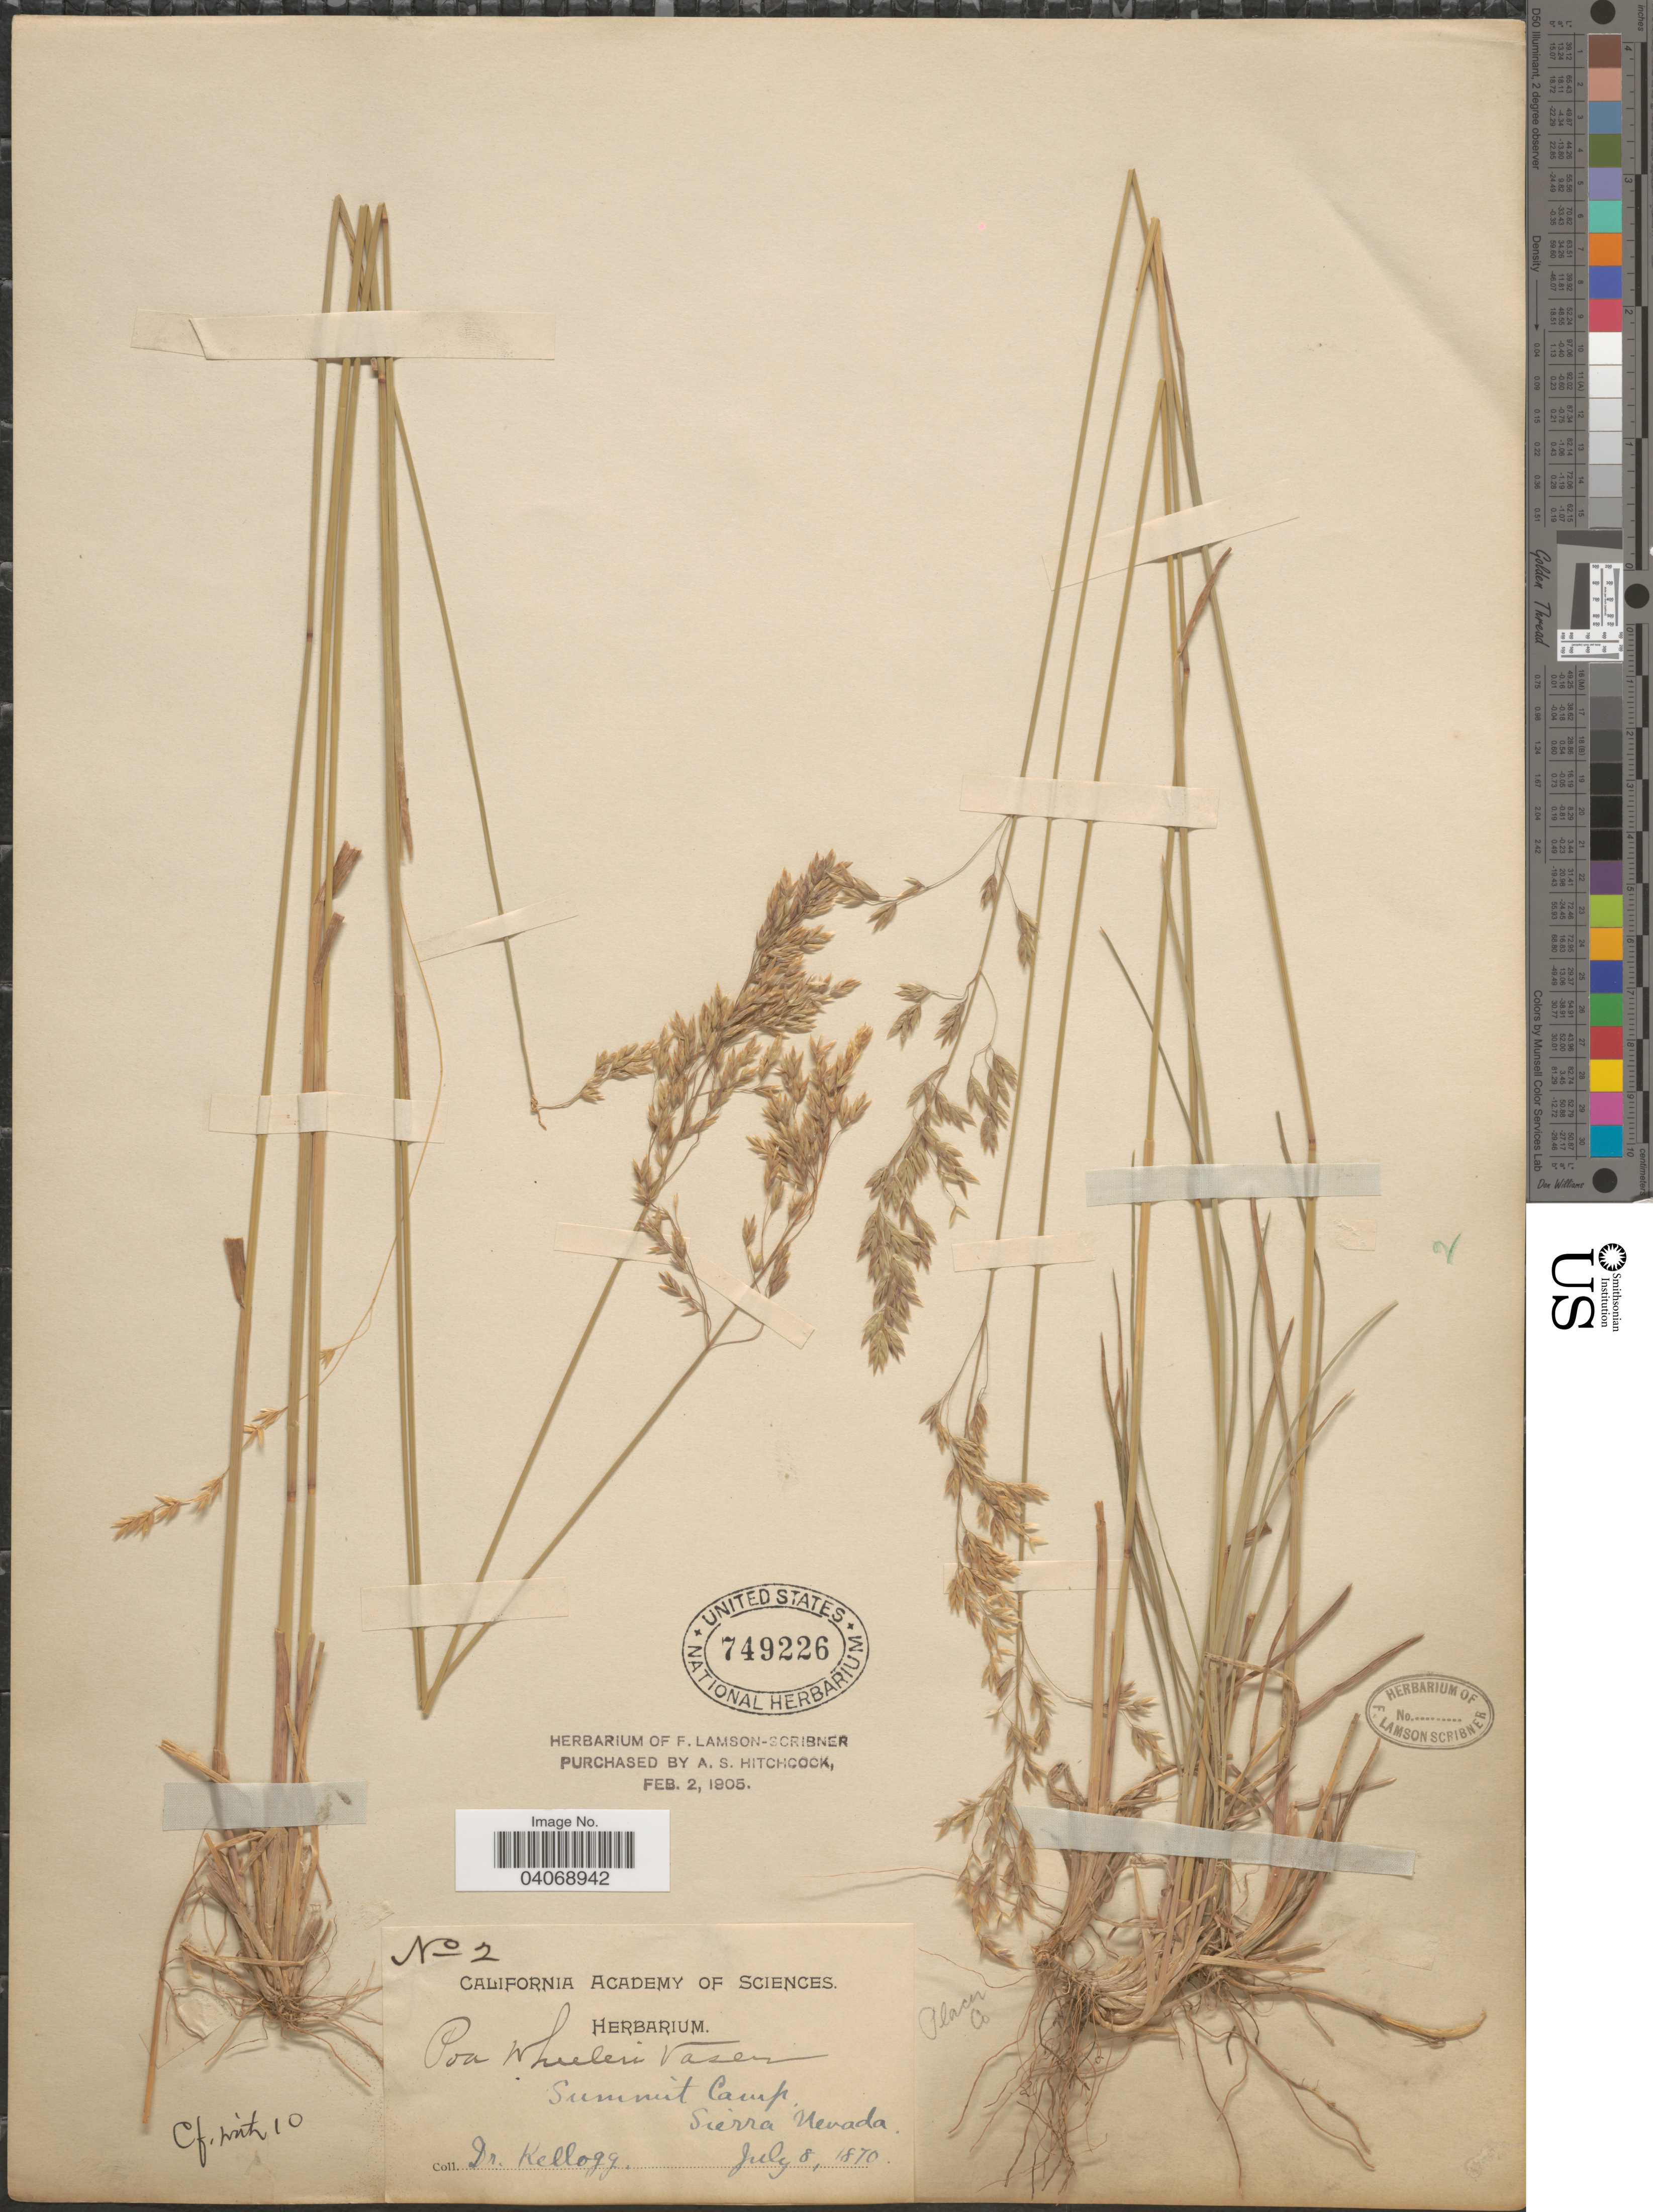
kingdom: Plantae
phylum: Tracheophyta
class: Liliopsida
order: Poales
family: Poaceae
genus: Poa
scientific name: Poa wheeleri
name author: Vasey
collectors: -- Kellogg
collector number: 2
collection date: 1870-07-08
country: United States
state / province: Nevada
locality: Summit Camp. Sierra Nevada. Placer Co.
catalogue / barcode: US 749226